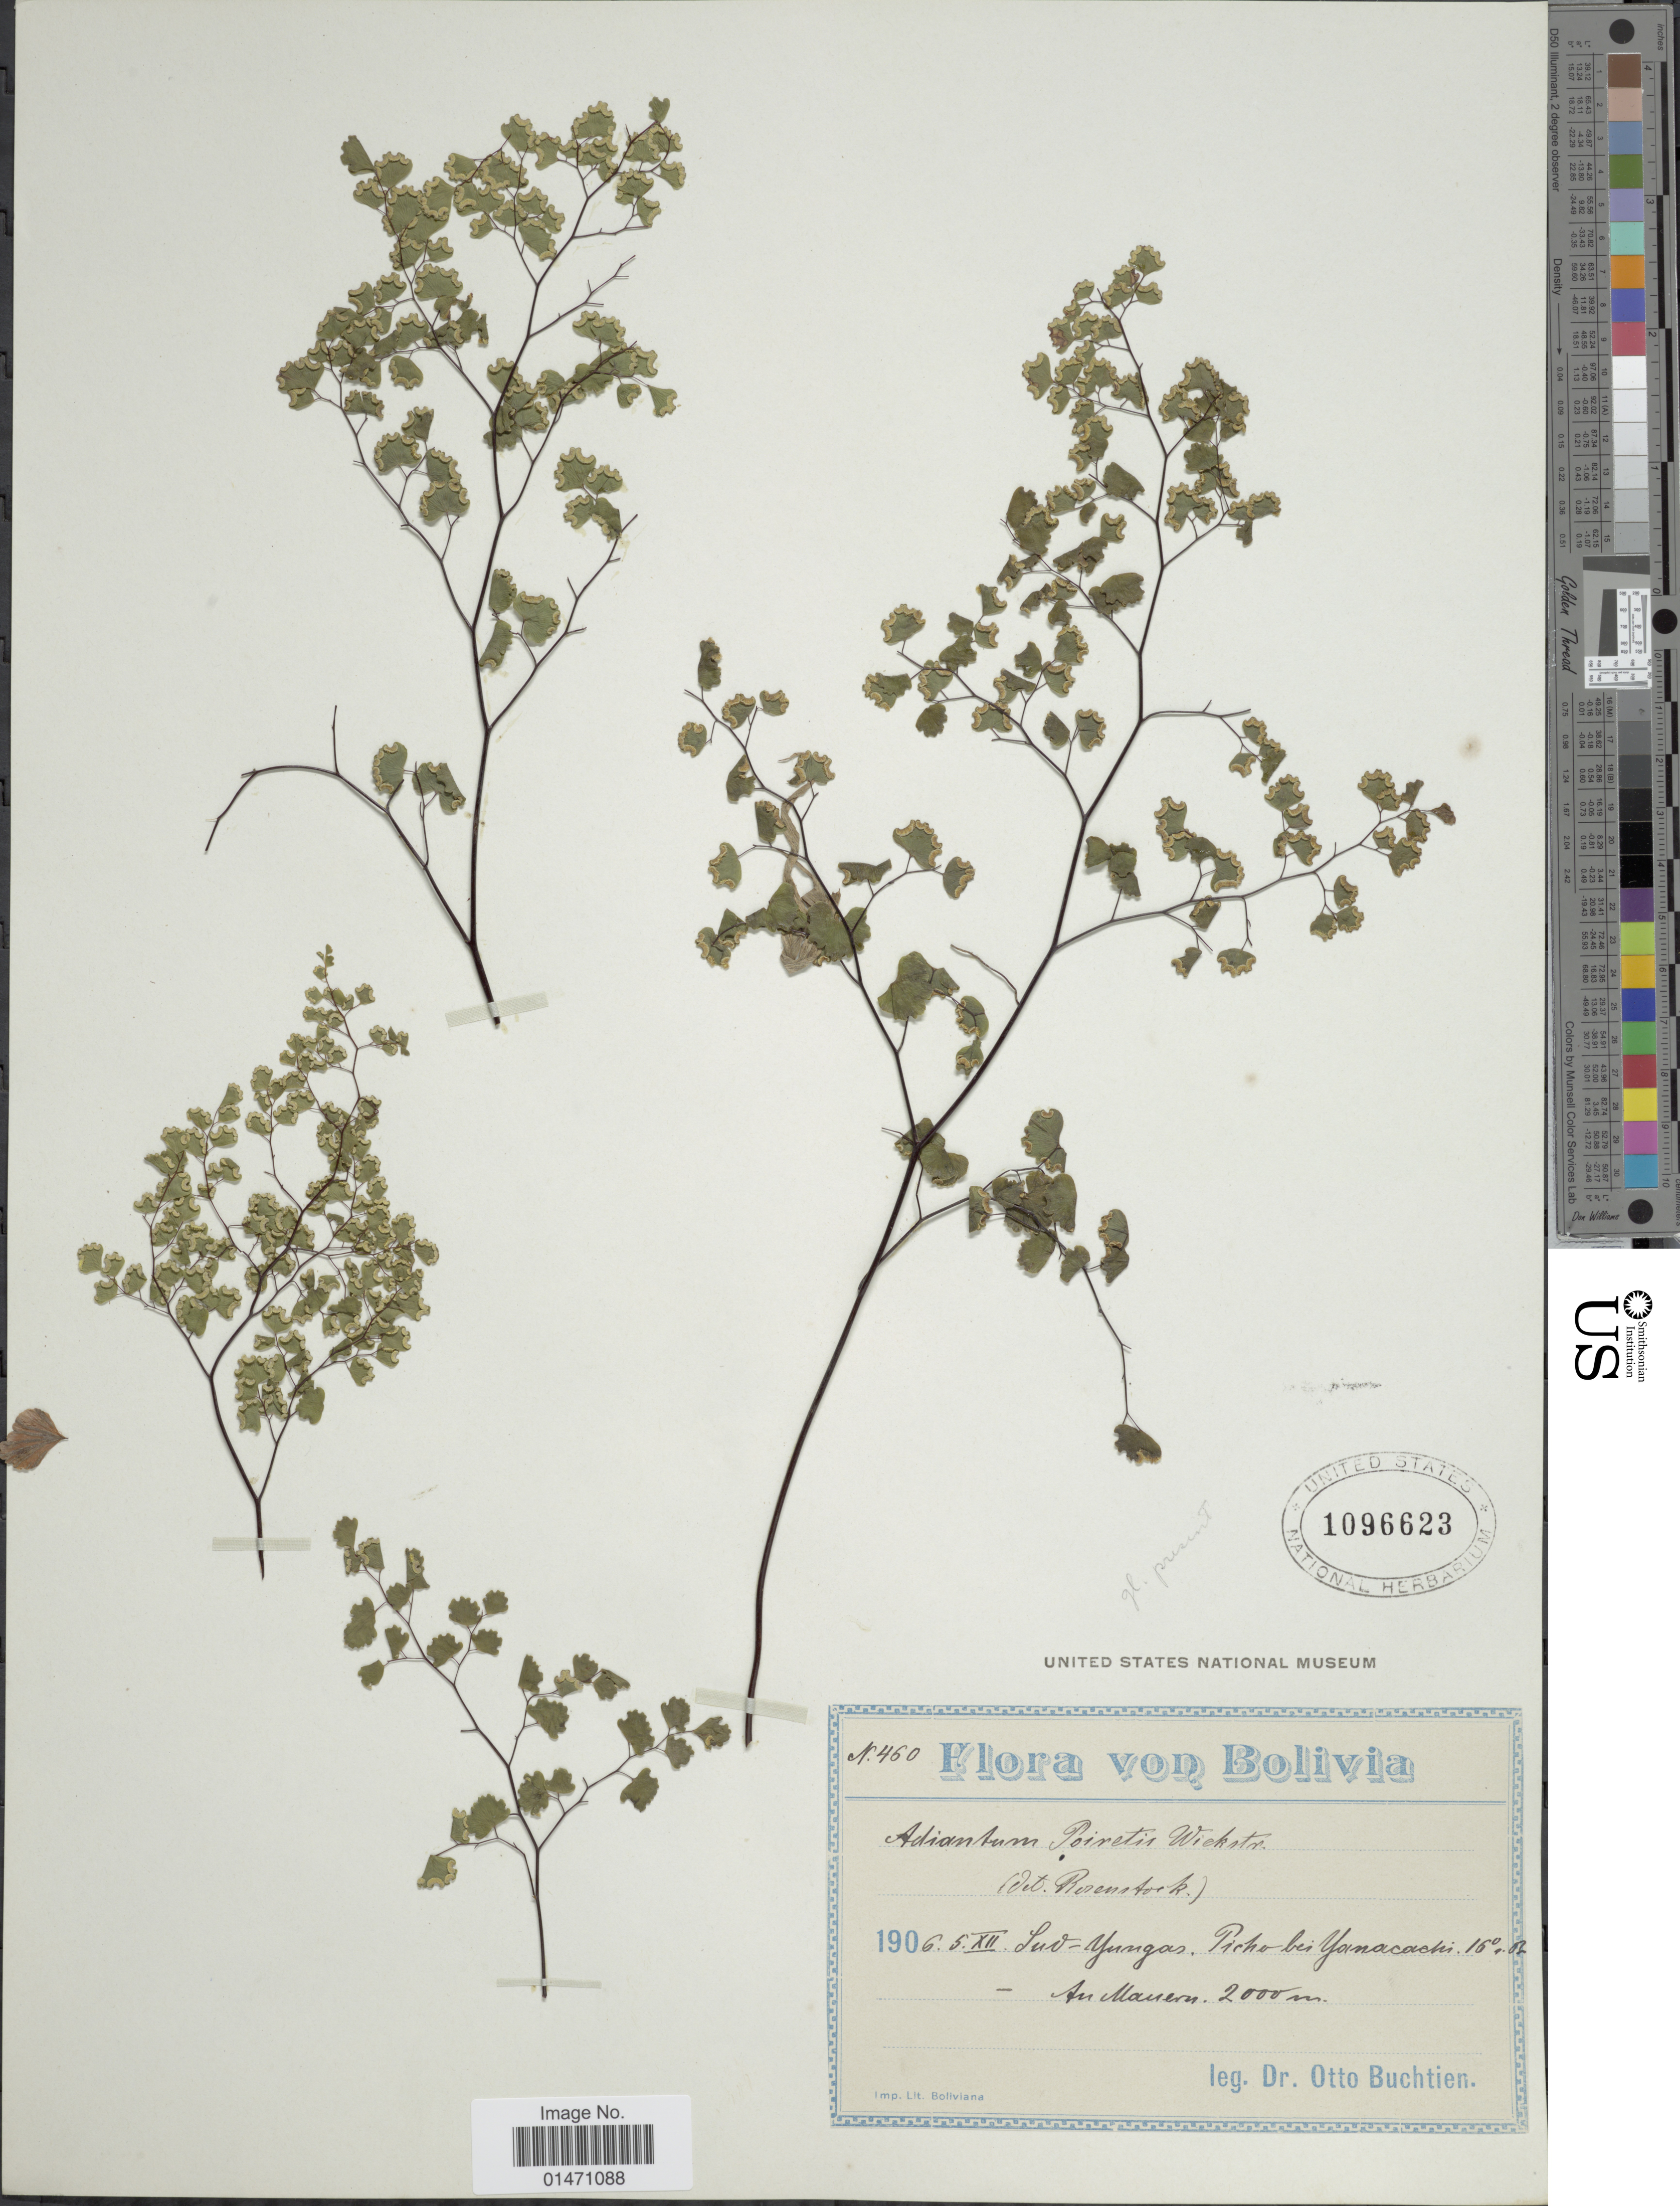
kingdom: Plantae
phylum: Tracheophyta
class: Polypodiopsida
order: Polypodiales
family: Pteridaceae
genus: Adiantum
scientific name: Adiantum poiretii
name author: Wikstr.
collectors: O. Buchtien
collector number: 460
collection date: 1906-12-05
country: Bolivia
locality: Sud-Yungas, Picho bei Yanacachi, An Mauern.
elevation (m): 2000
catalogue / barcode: US 1096623